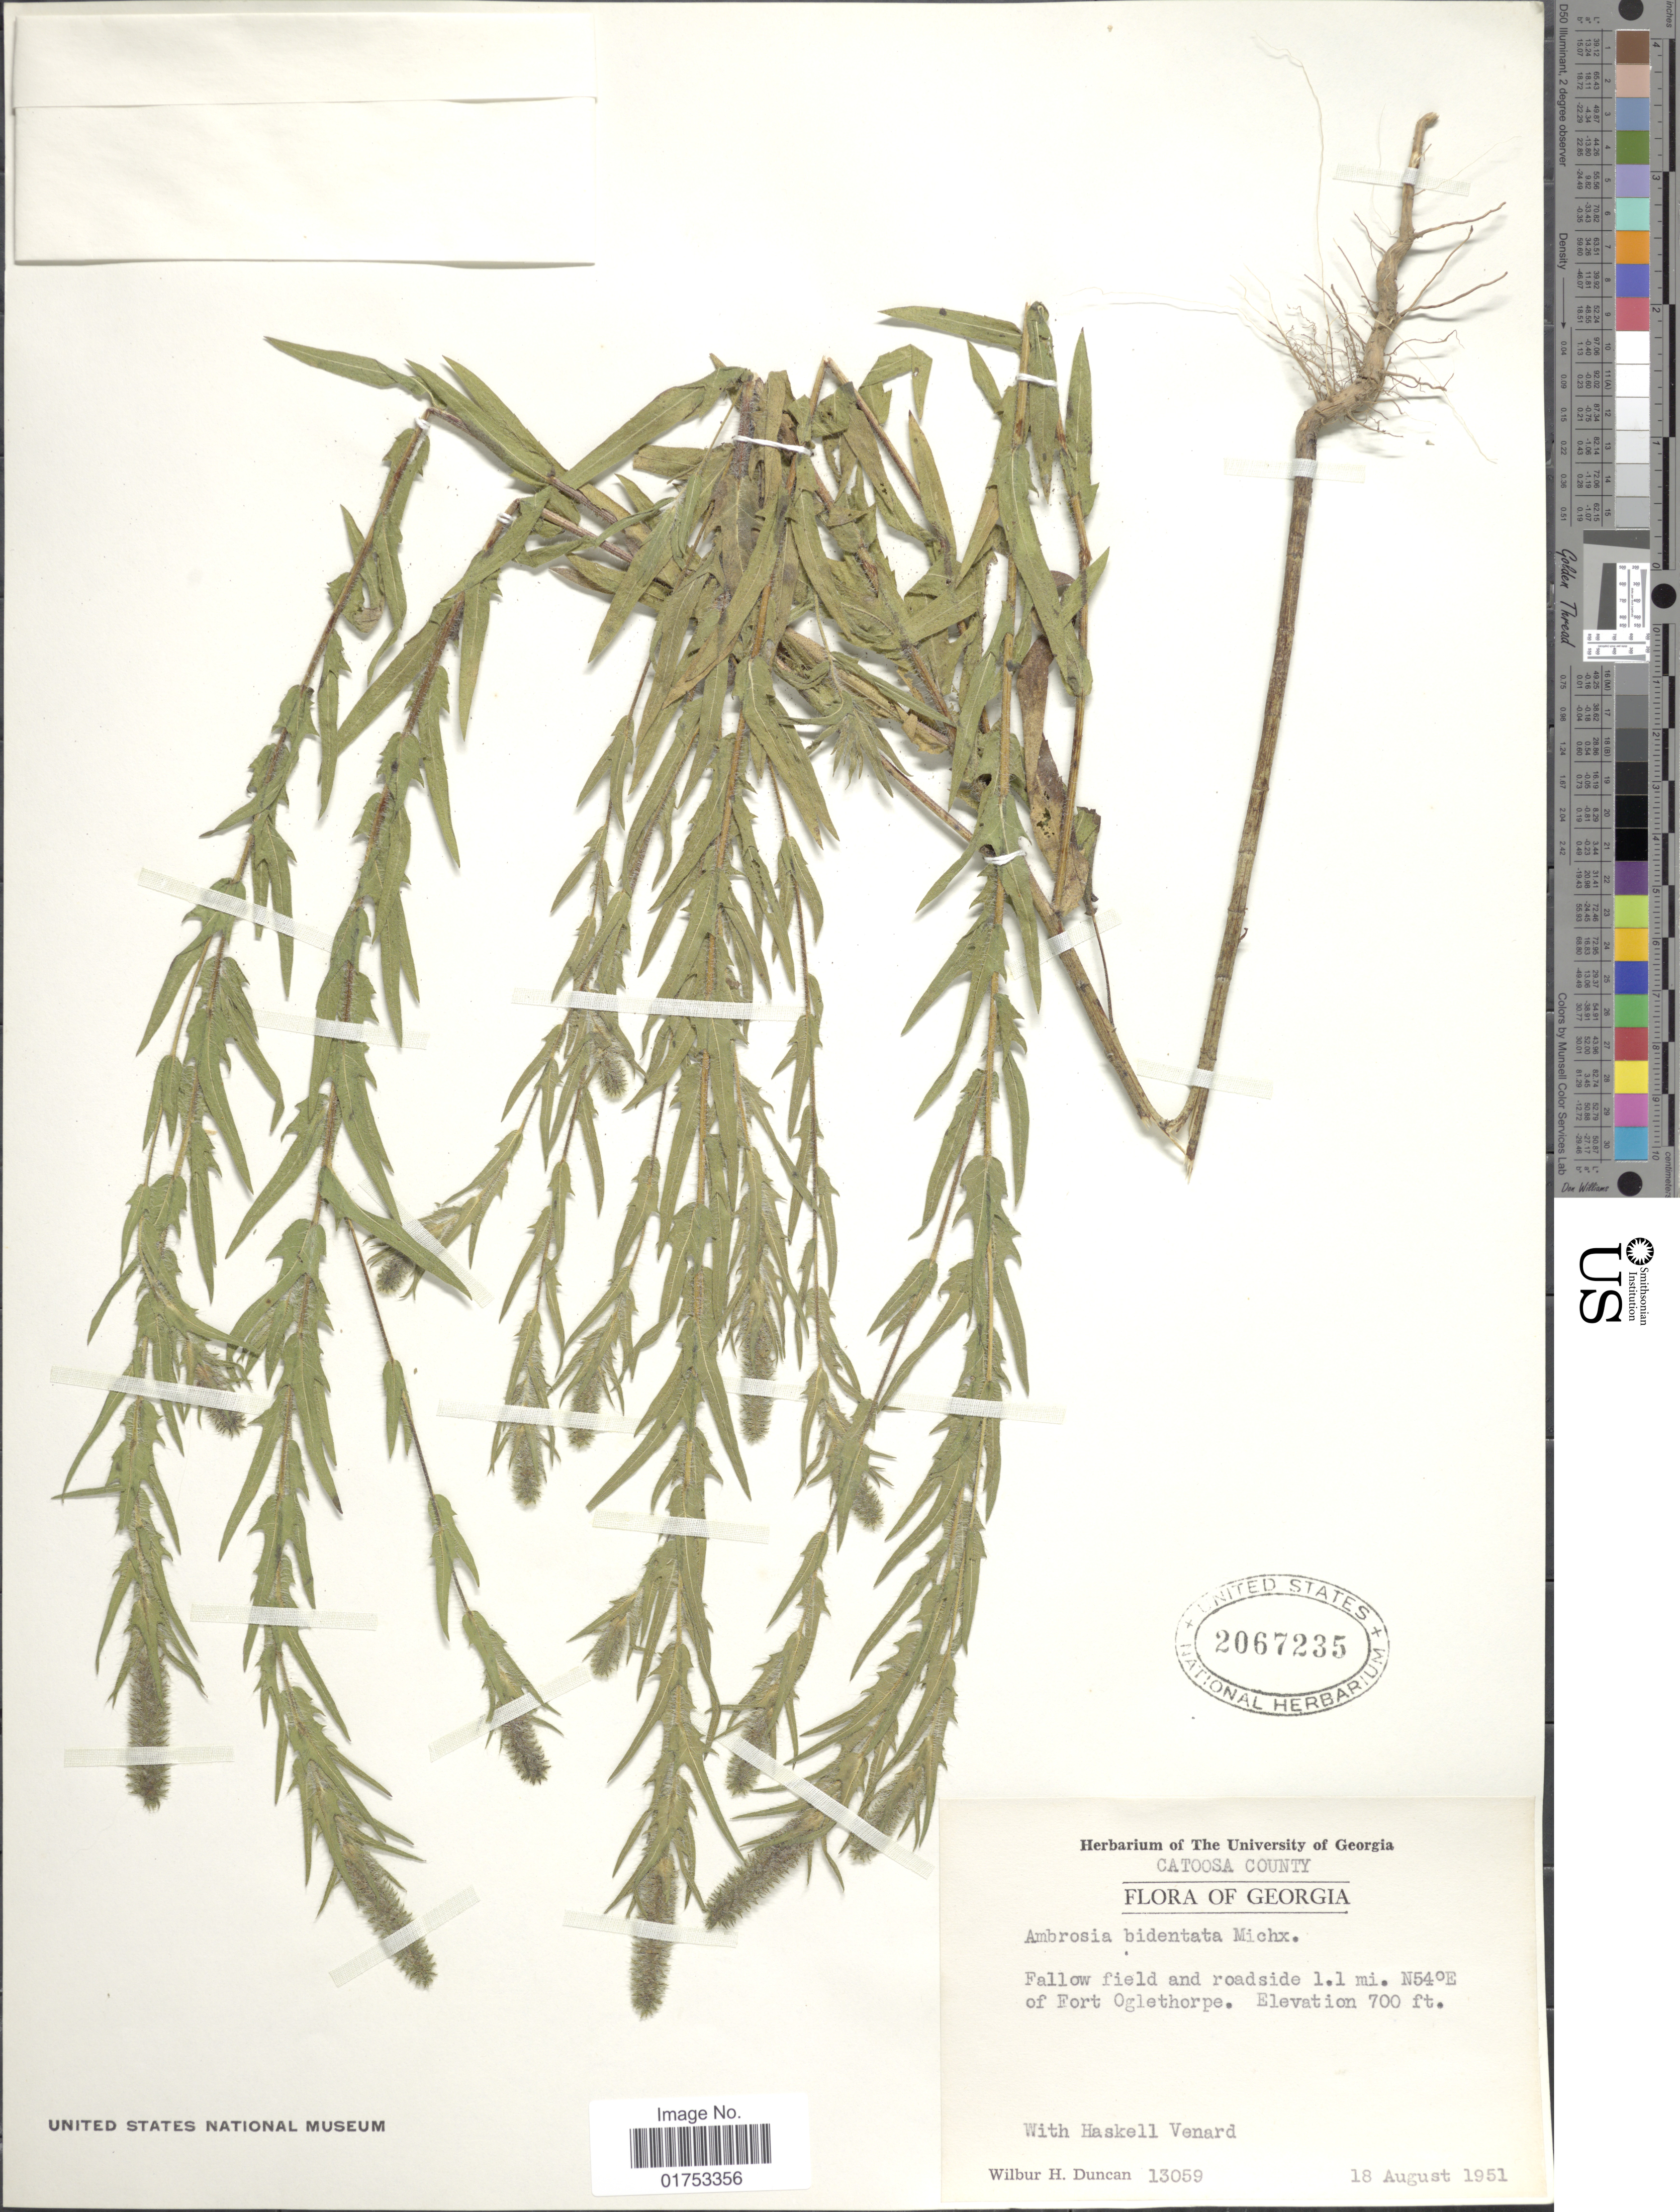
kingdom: Plantae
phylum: Tracheophyta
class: Magnoliopsida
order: Asterales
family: Asteraceae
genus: Ambrosia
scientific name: Ambrosia bidentata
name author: Michx.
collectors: W. H. Duncan & H. Venard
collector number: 13059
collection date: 1951-08-18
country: United States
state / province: Georgia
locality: Catoosa County, 1.1 mi N54°E of Fort Oglethorpe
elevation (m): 213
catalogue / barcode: US 2067235